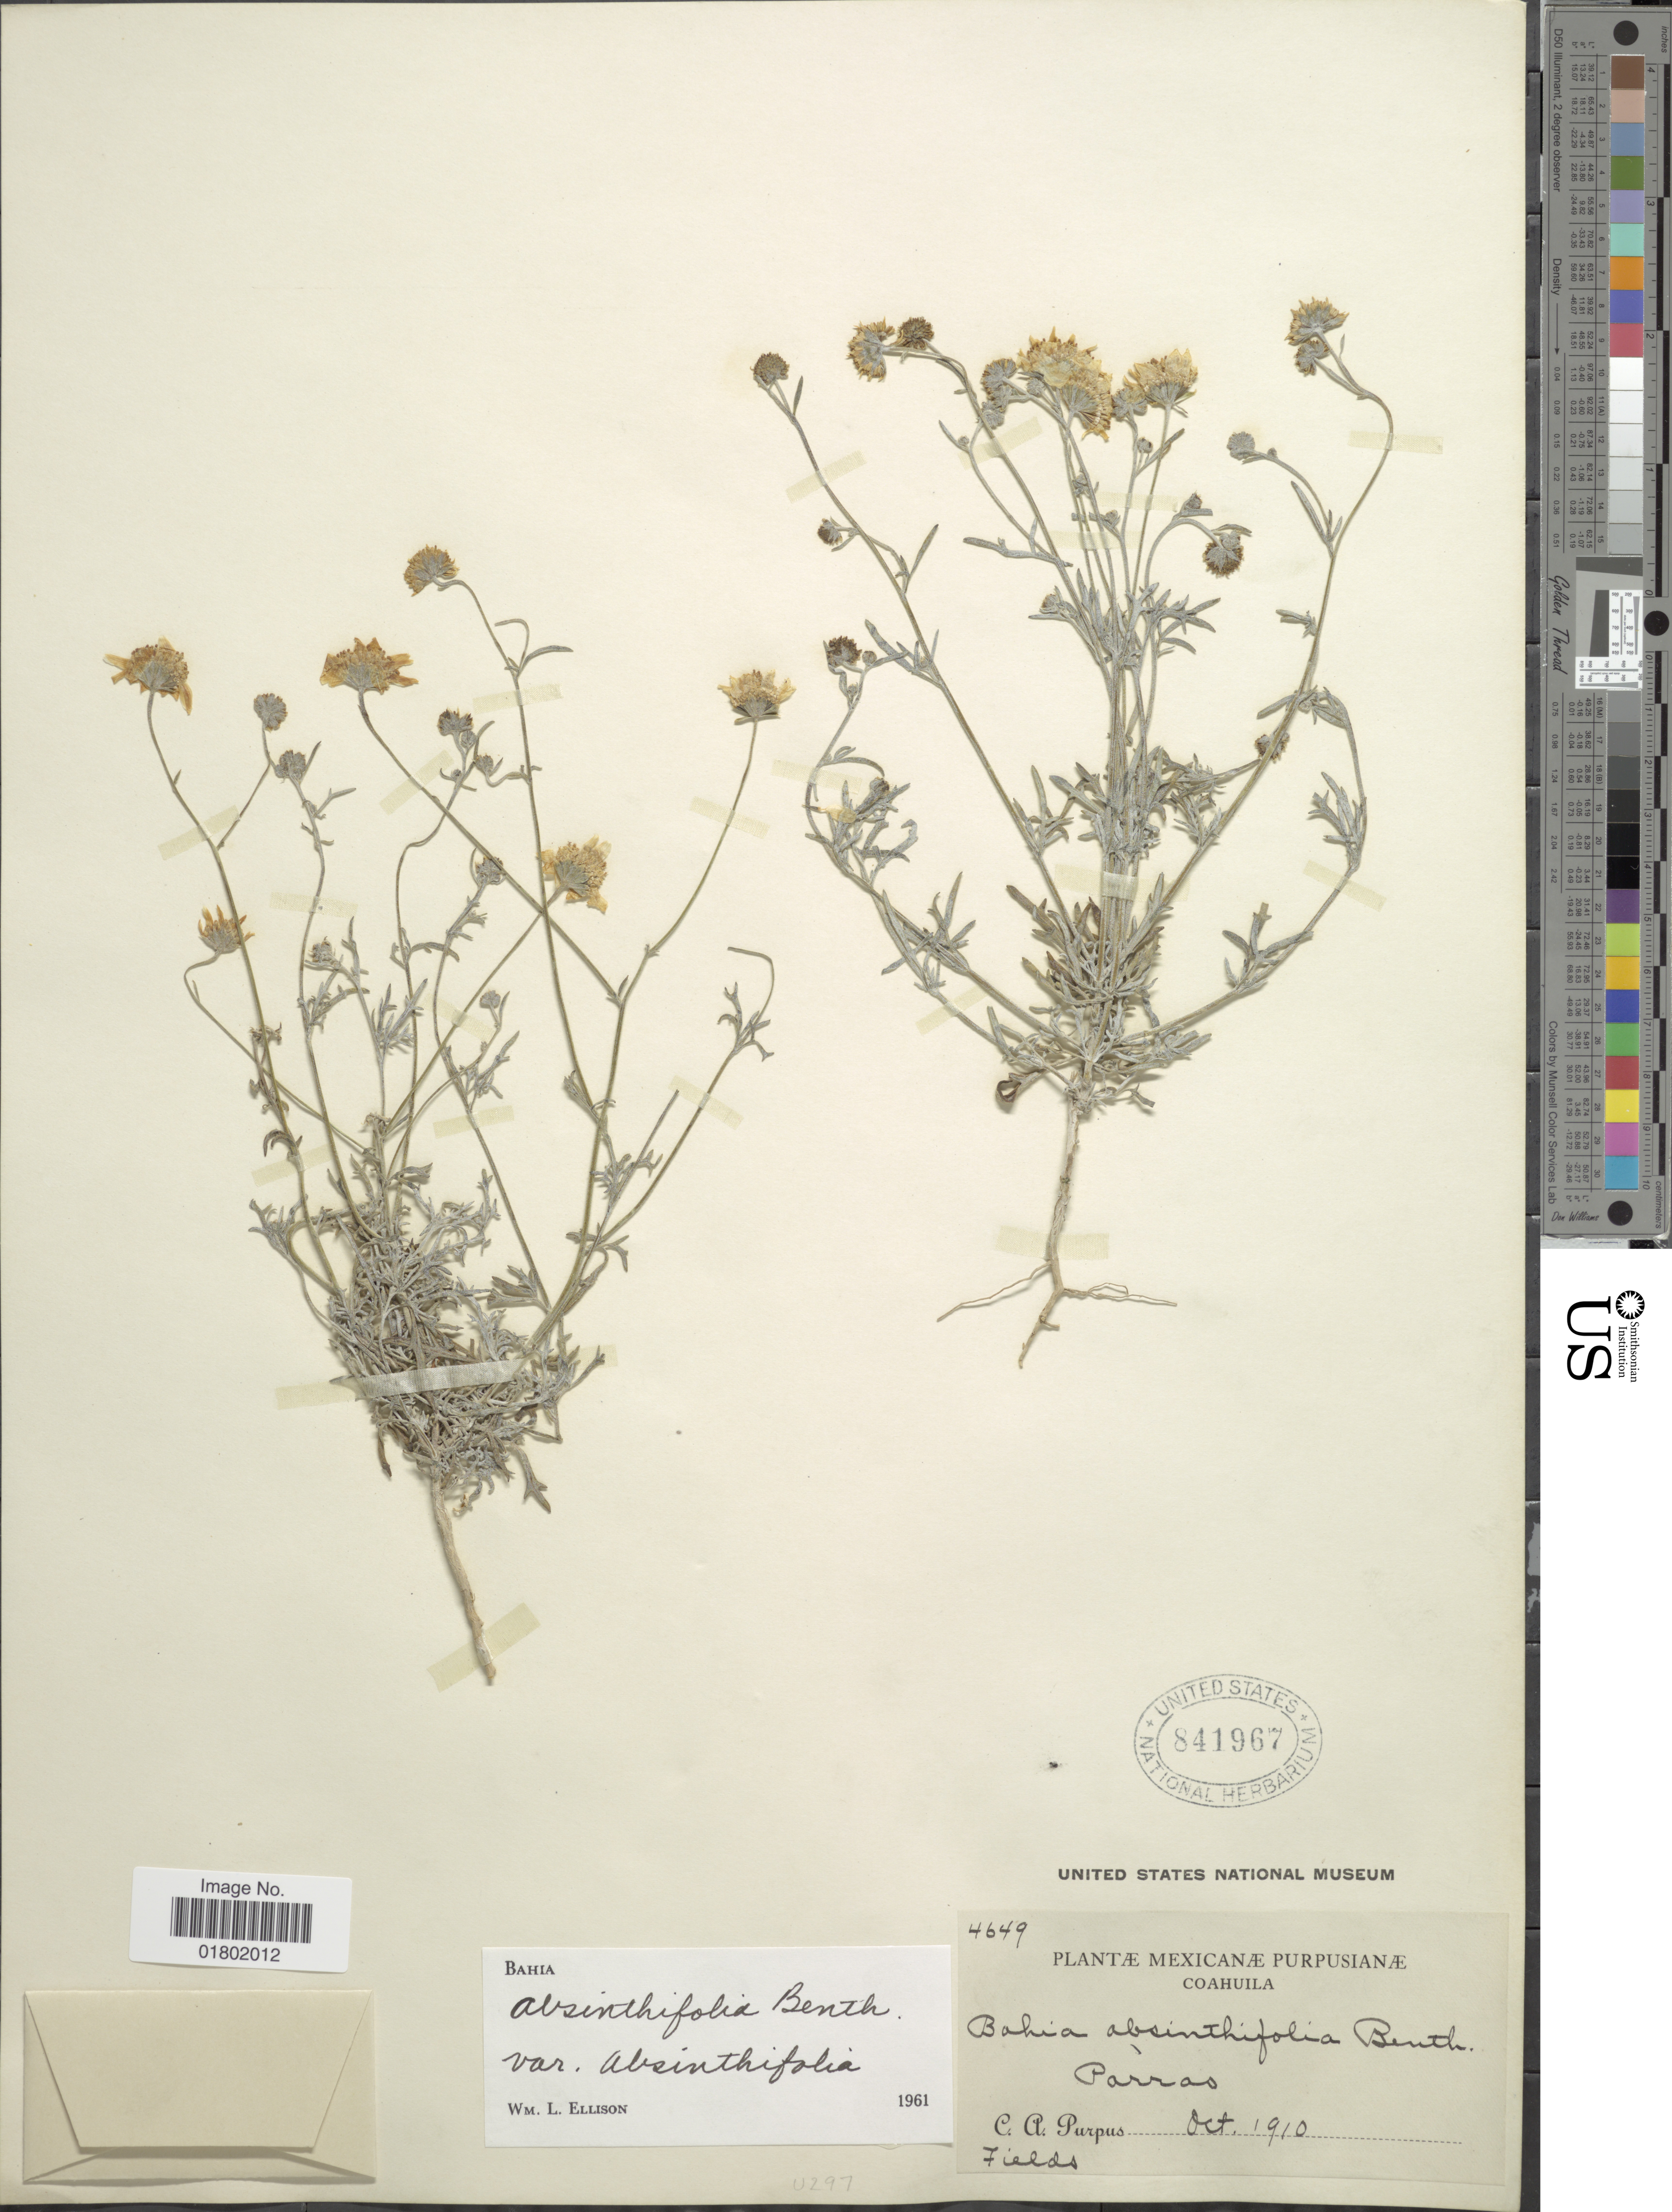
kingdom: Plantae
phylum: Tracheophyta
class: Magnoliopsida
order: Asterales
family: Asteraceae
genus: Bahia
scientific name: Bahia absinthifolia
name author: Benth.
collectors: A. Purpus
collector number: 4649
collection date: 1910-10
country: Mexico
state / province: Coahuila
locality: Parras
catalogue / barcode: US 841967